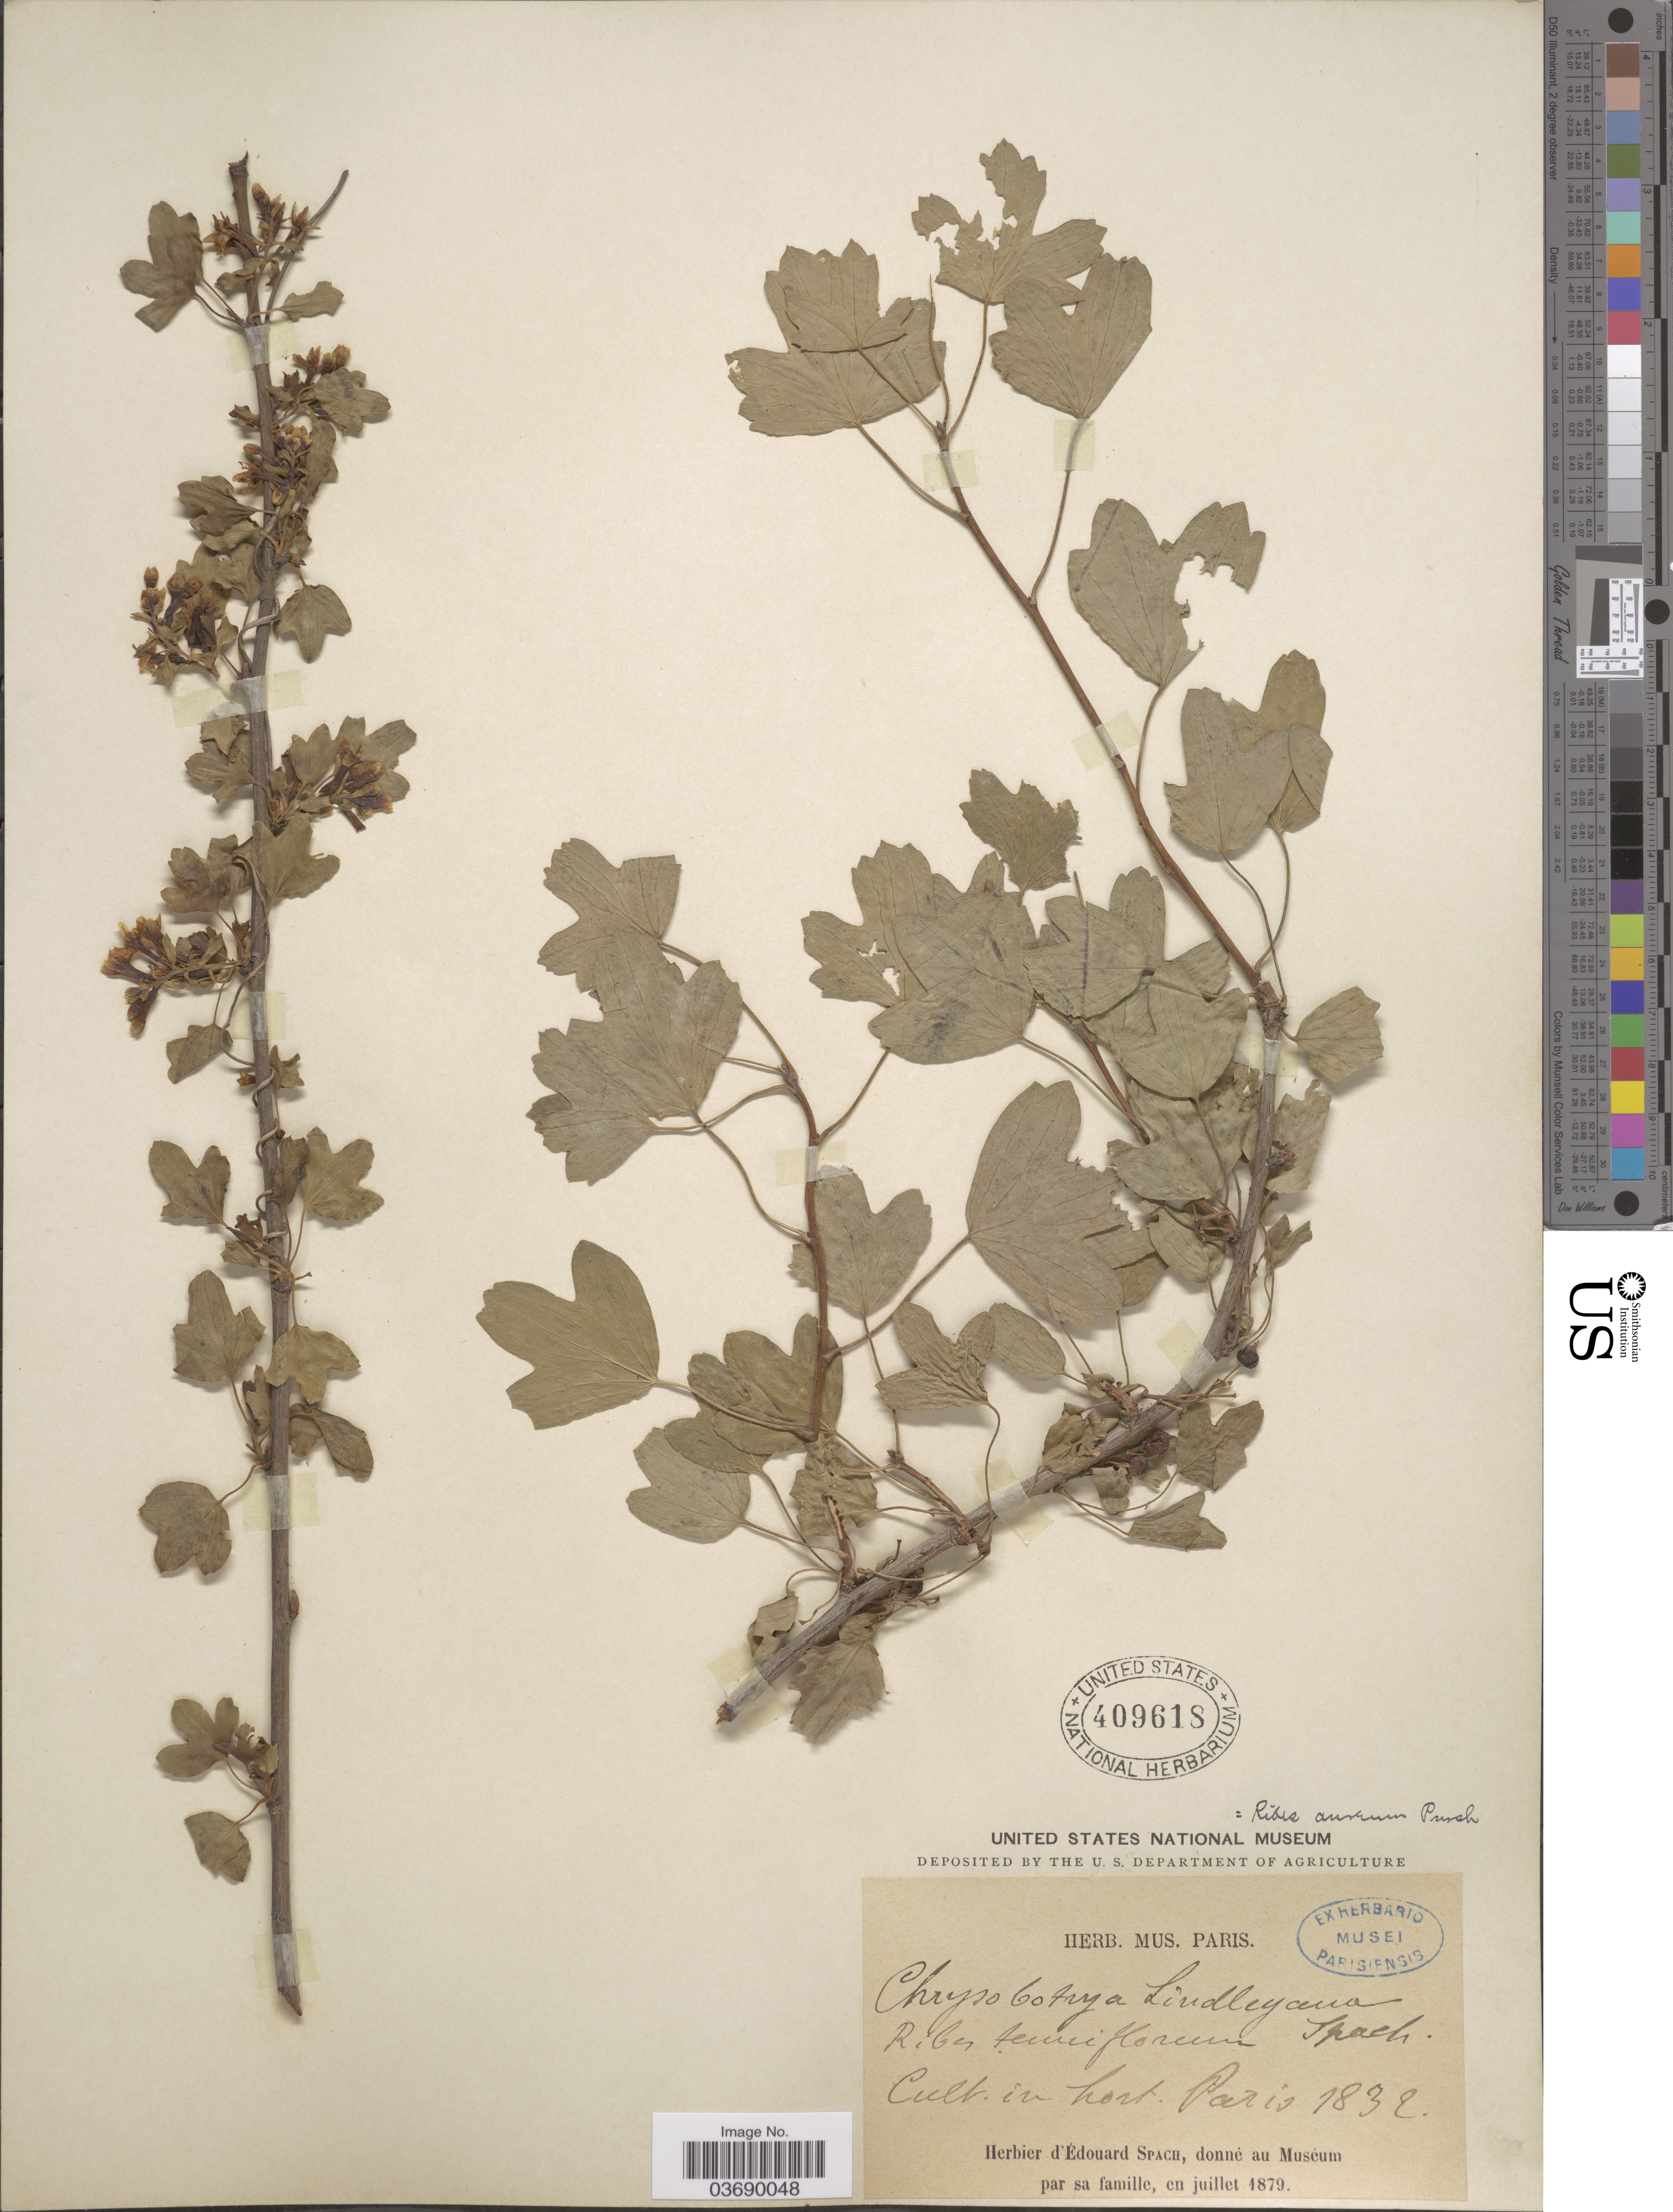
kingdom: Plantae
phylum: Tracheophyta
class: Magnoliopsida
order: Saxifragales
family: Grossulariaceae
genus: Ribes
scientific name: Ribes aureum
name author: Pursh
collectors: Ex herb. Edouard Spach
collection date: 1832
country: France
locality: Hort. Paris.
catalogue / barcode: US 409618